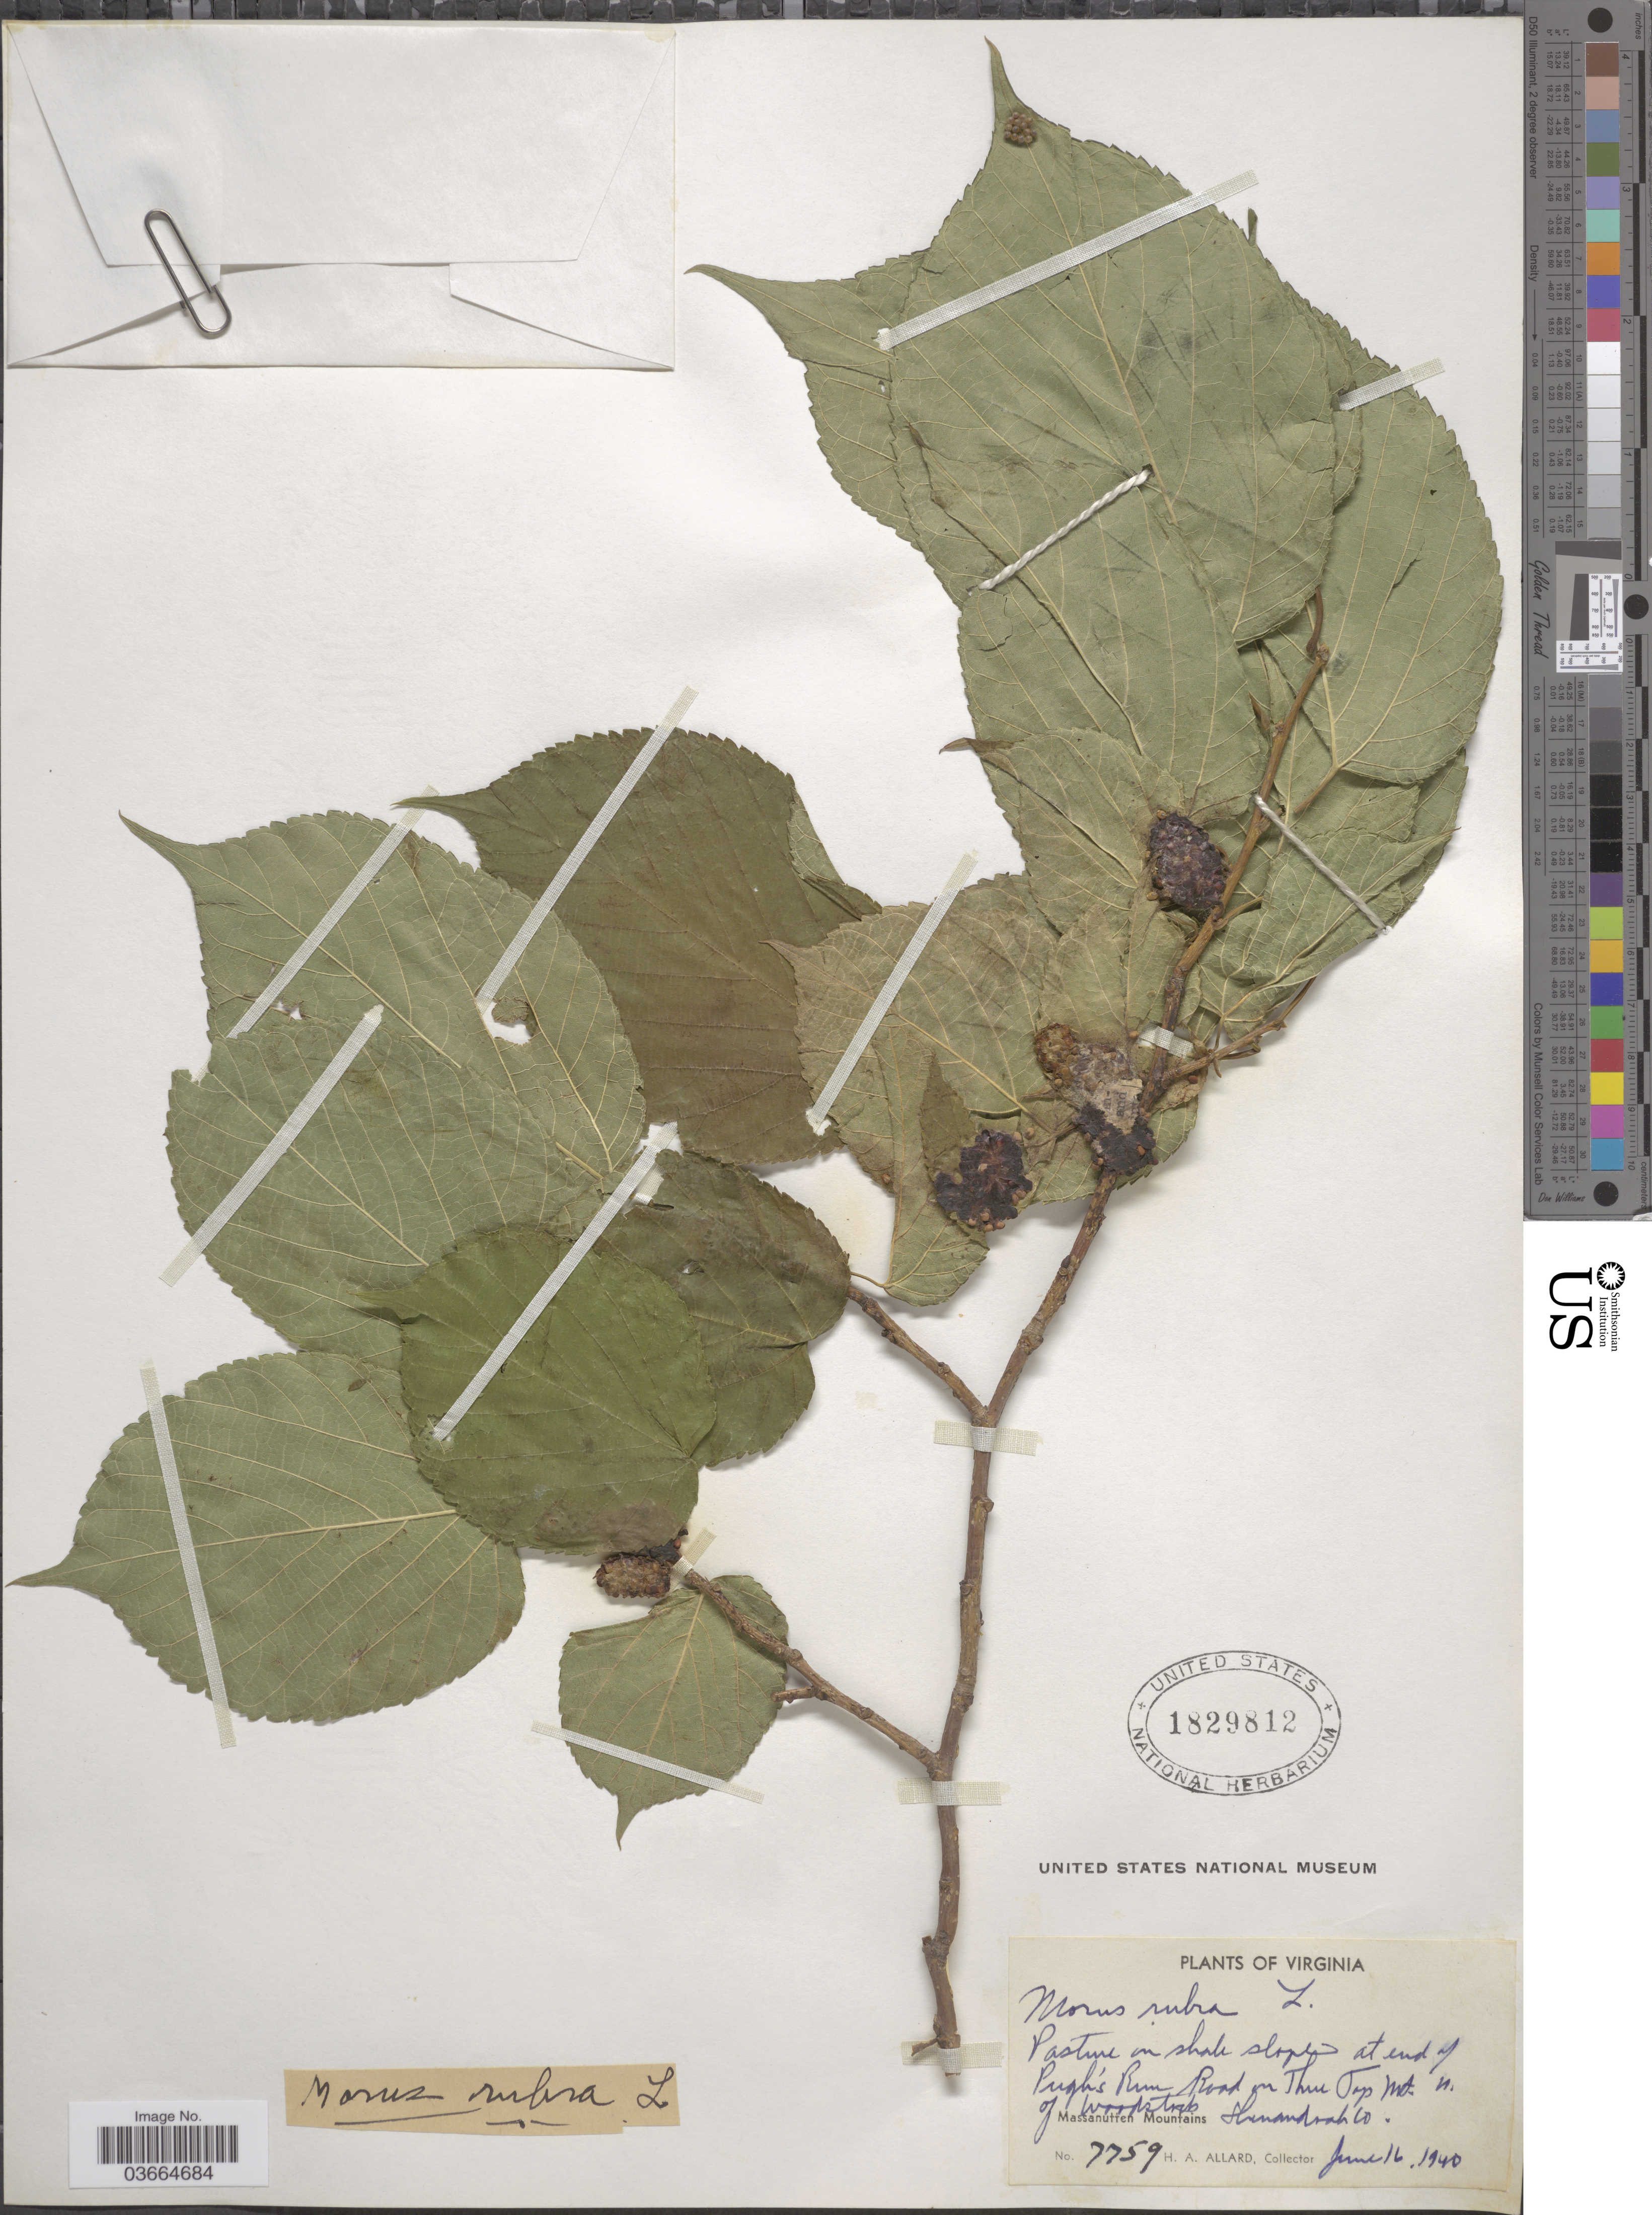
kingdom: Plantae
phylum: Tracheophyta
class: Magnoliopsida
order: Rosales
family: Moraceae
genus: Morus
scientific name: Morus rubra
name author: L.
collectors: H. A. Allard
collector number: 7759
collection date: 1940-06-16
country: United States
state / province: Virginia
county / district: Shenandoah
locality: Pasture in shale slope at end of Pugh's Rim Road on Three Top Mt. n. of Woodstock Shenandoah Co. Massanutten Mountains.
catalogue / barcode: US 1829812